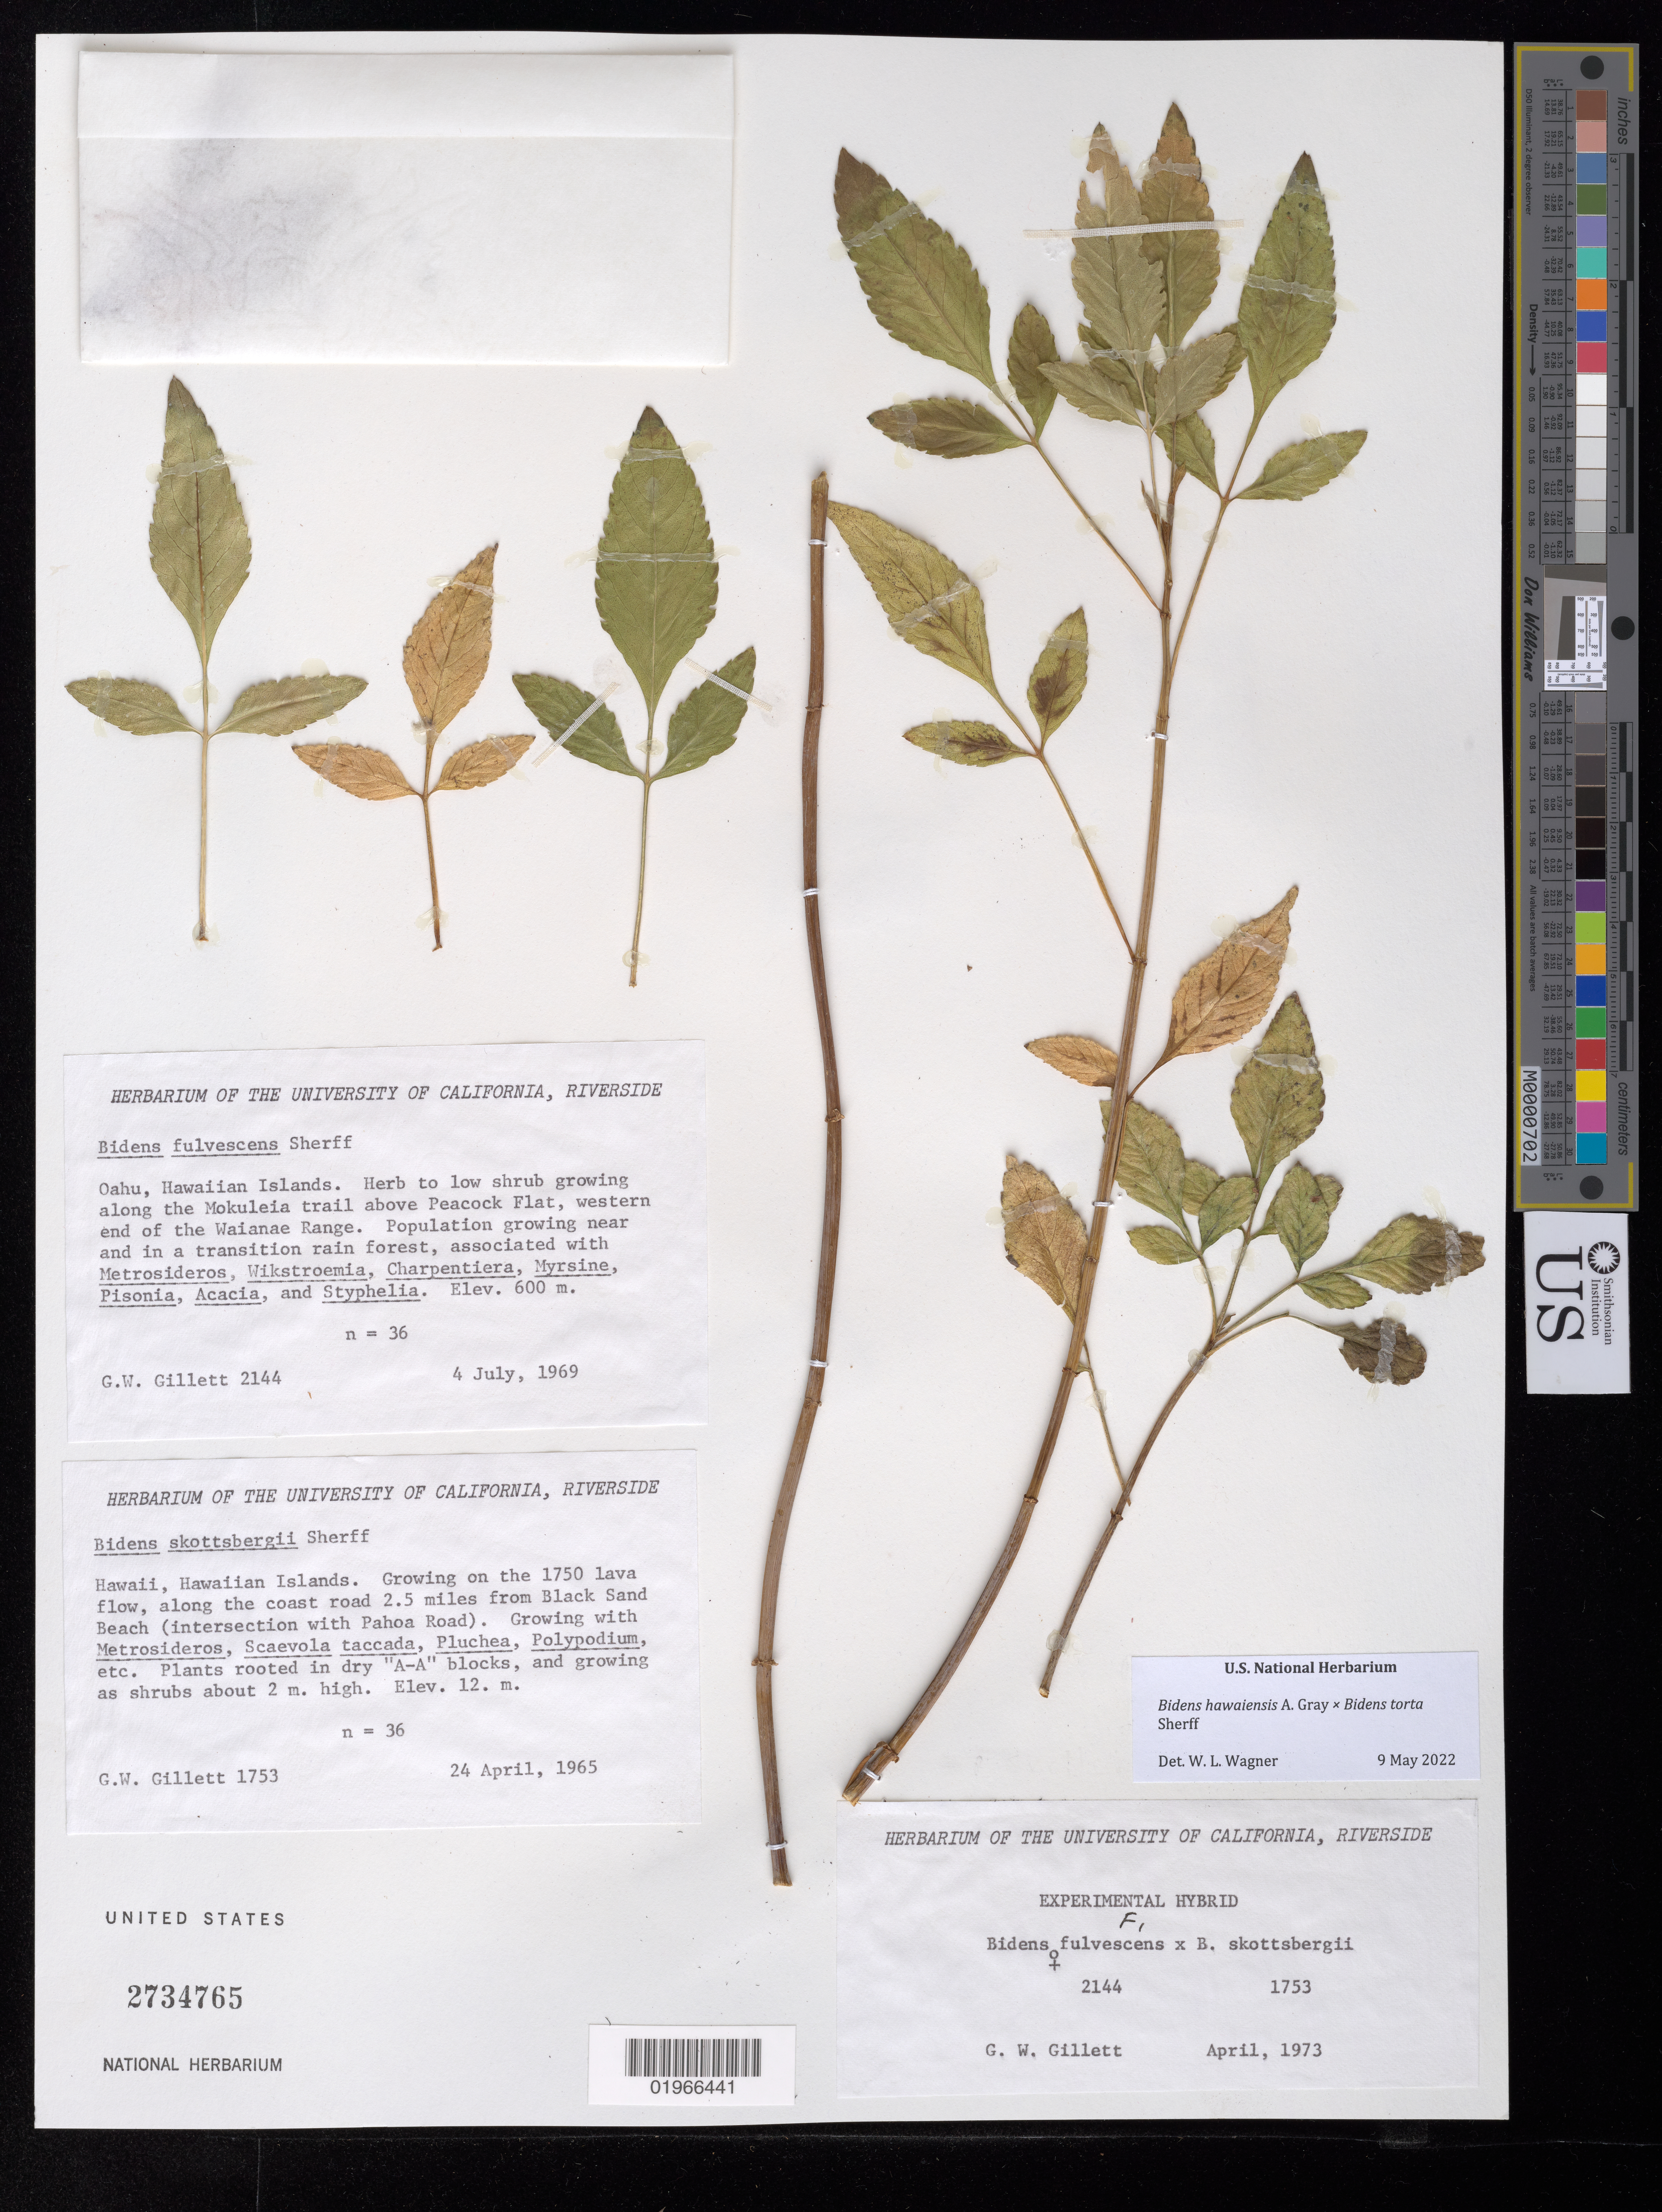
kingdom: Plantae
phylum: Tracheophyta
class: Magnoliopsida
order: Asterales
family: Asteraceae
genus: Bidens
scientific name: Bidens hawaiensis x B. torta Sherff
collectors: G. Gillett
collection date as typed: Apr 1973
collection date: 1973-04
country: United States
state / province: California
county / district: Riverside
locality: University of California, Riverside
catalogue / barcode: US 2734765